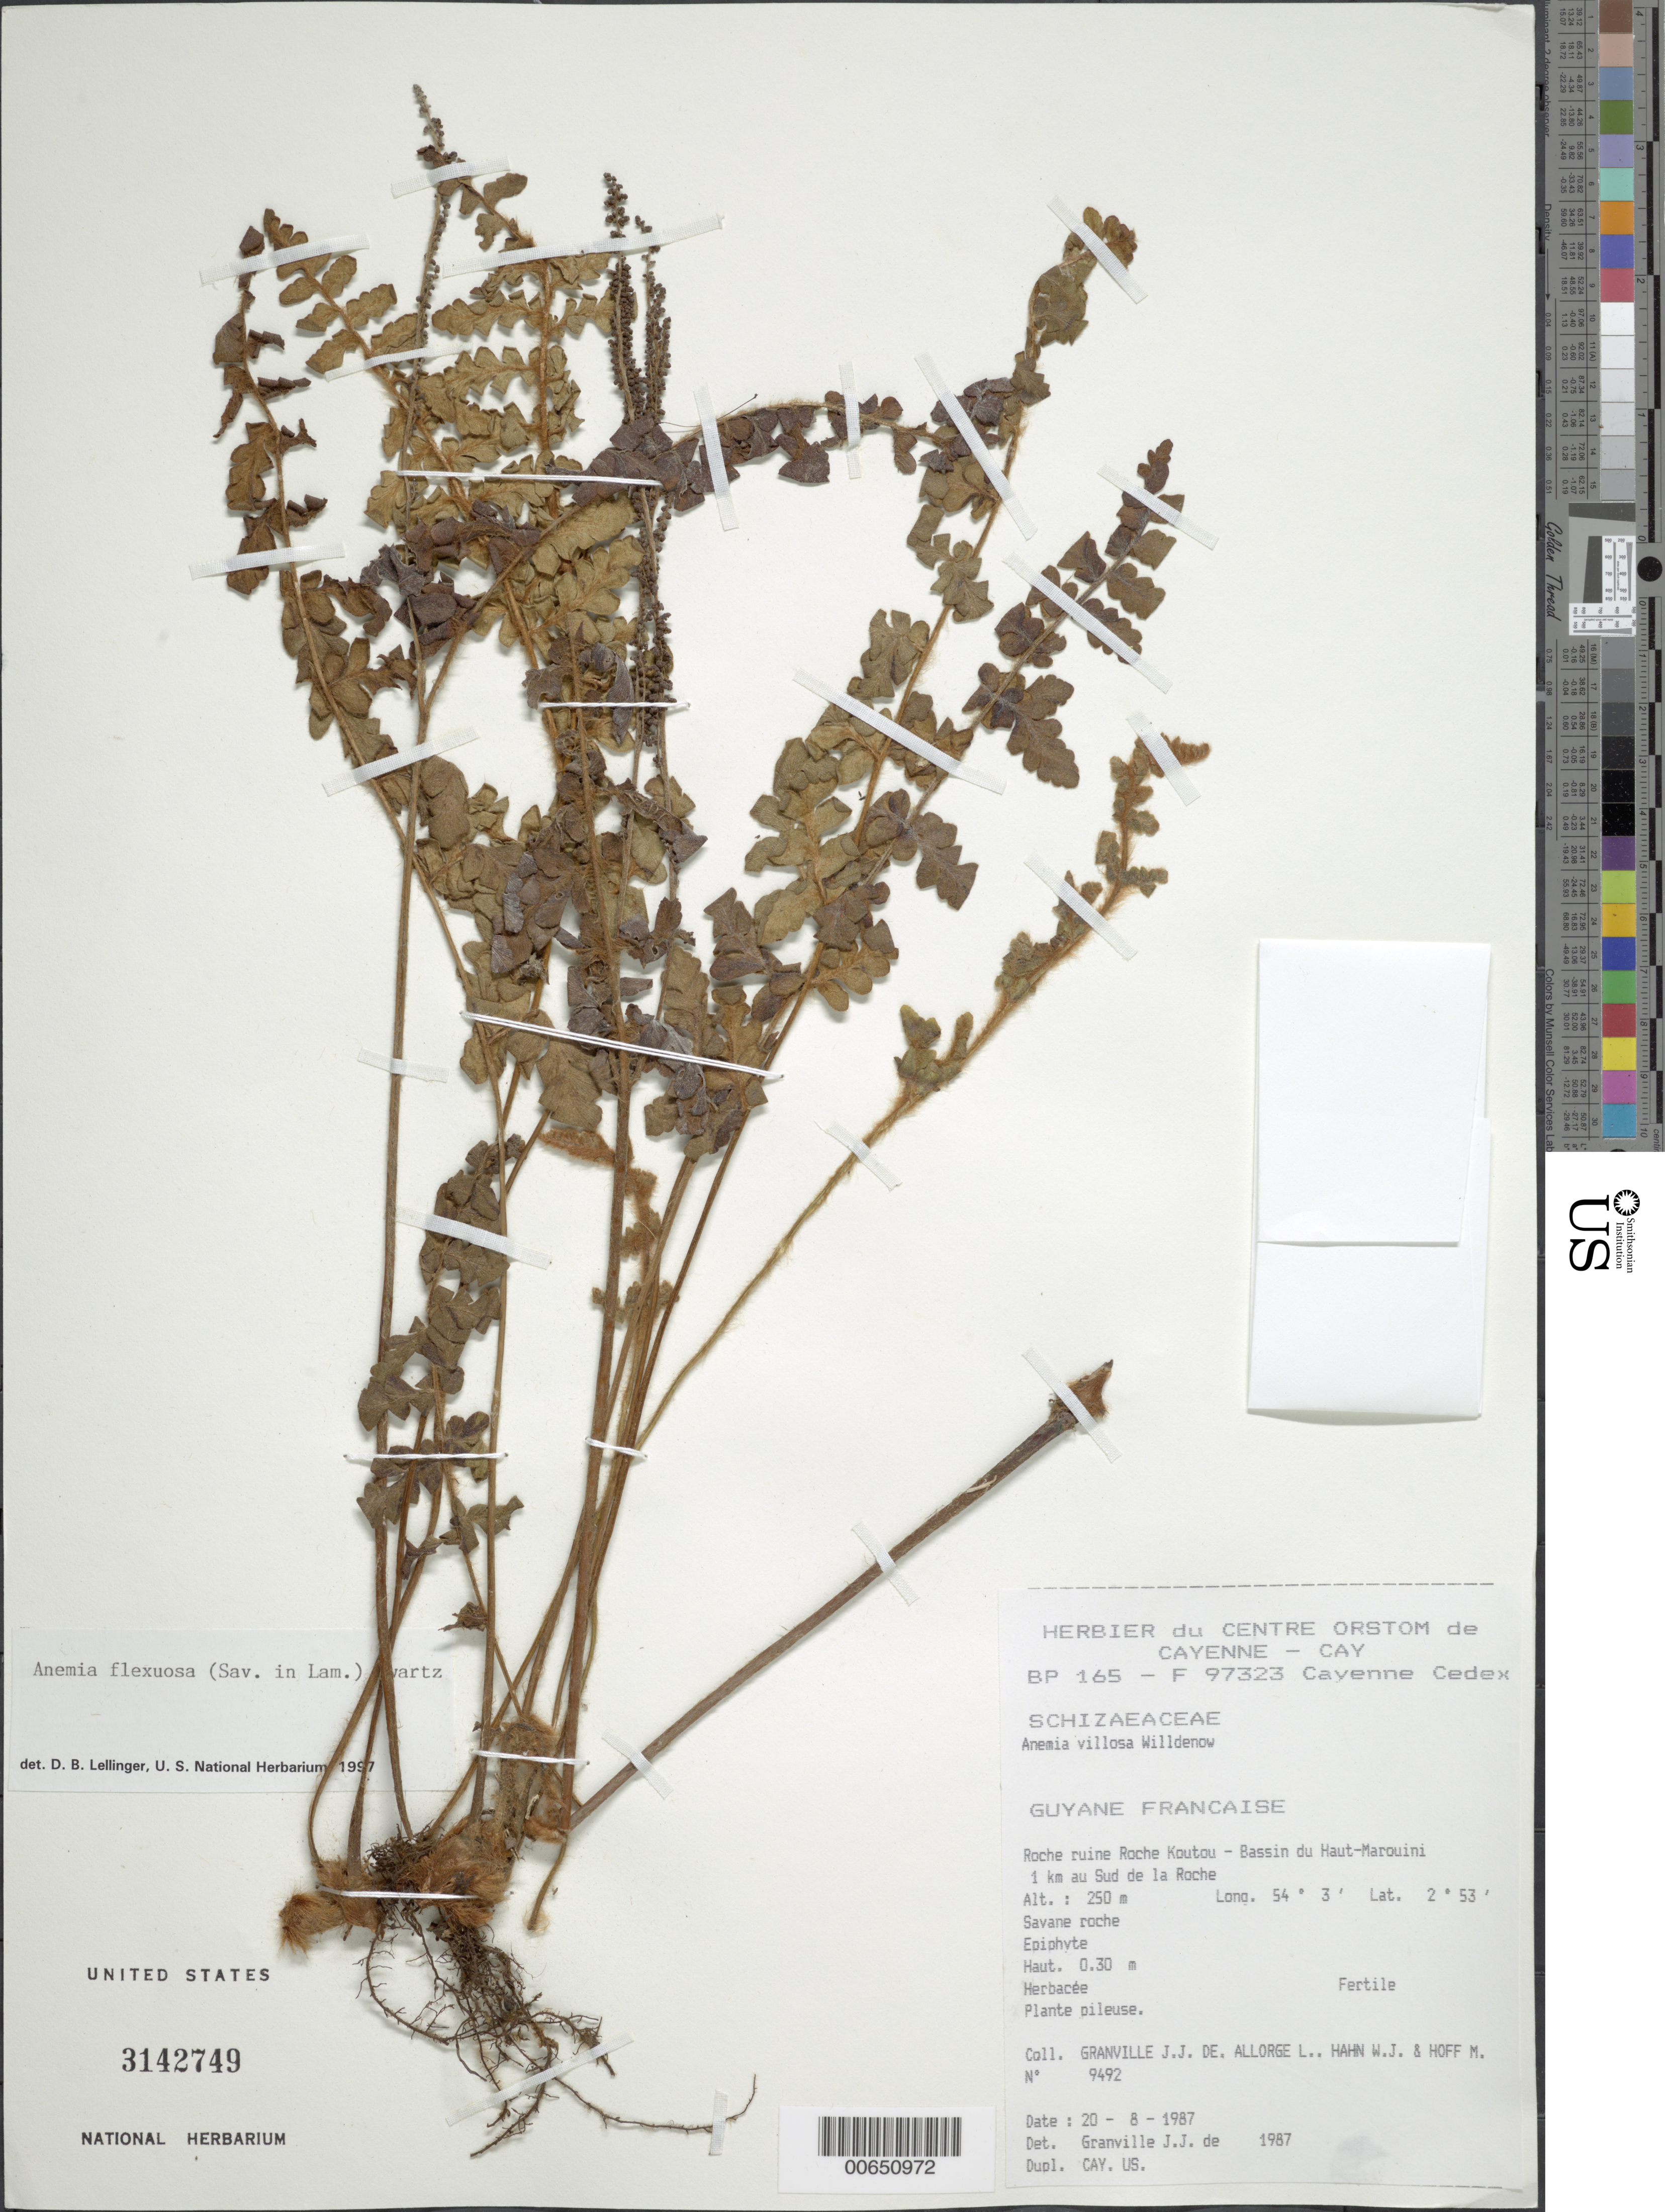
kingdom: Plantae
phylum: Tracheophyta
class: Polypodiopsida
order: Schizaeales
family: Anemiaceae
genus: Anemia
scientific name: Anemia flexuosa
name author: (Savigny) Sw.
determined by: Lellinger, David B., (BOT), Smithsonian Institution - National Museum of Natural History (UNITED STATES)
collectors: J.-J. de Granville, L. Allorge, W. J. Hahn & M. Hoff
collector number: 9492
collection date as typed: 20-Aug-87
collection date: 1987-08-20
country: French Guiana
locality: Roche Koutou, Bassin du Haut-Marouini, 1 km au Sud de la Roche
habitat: Savane roche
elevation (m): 250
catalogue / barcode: US 3142749